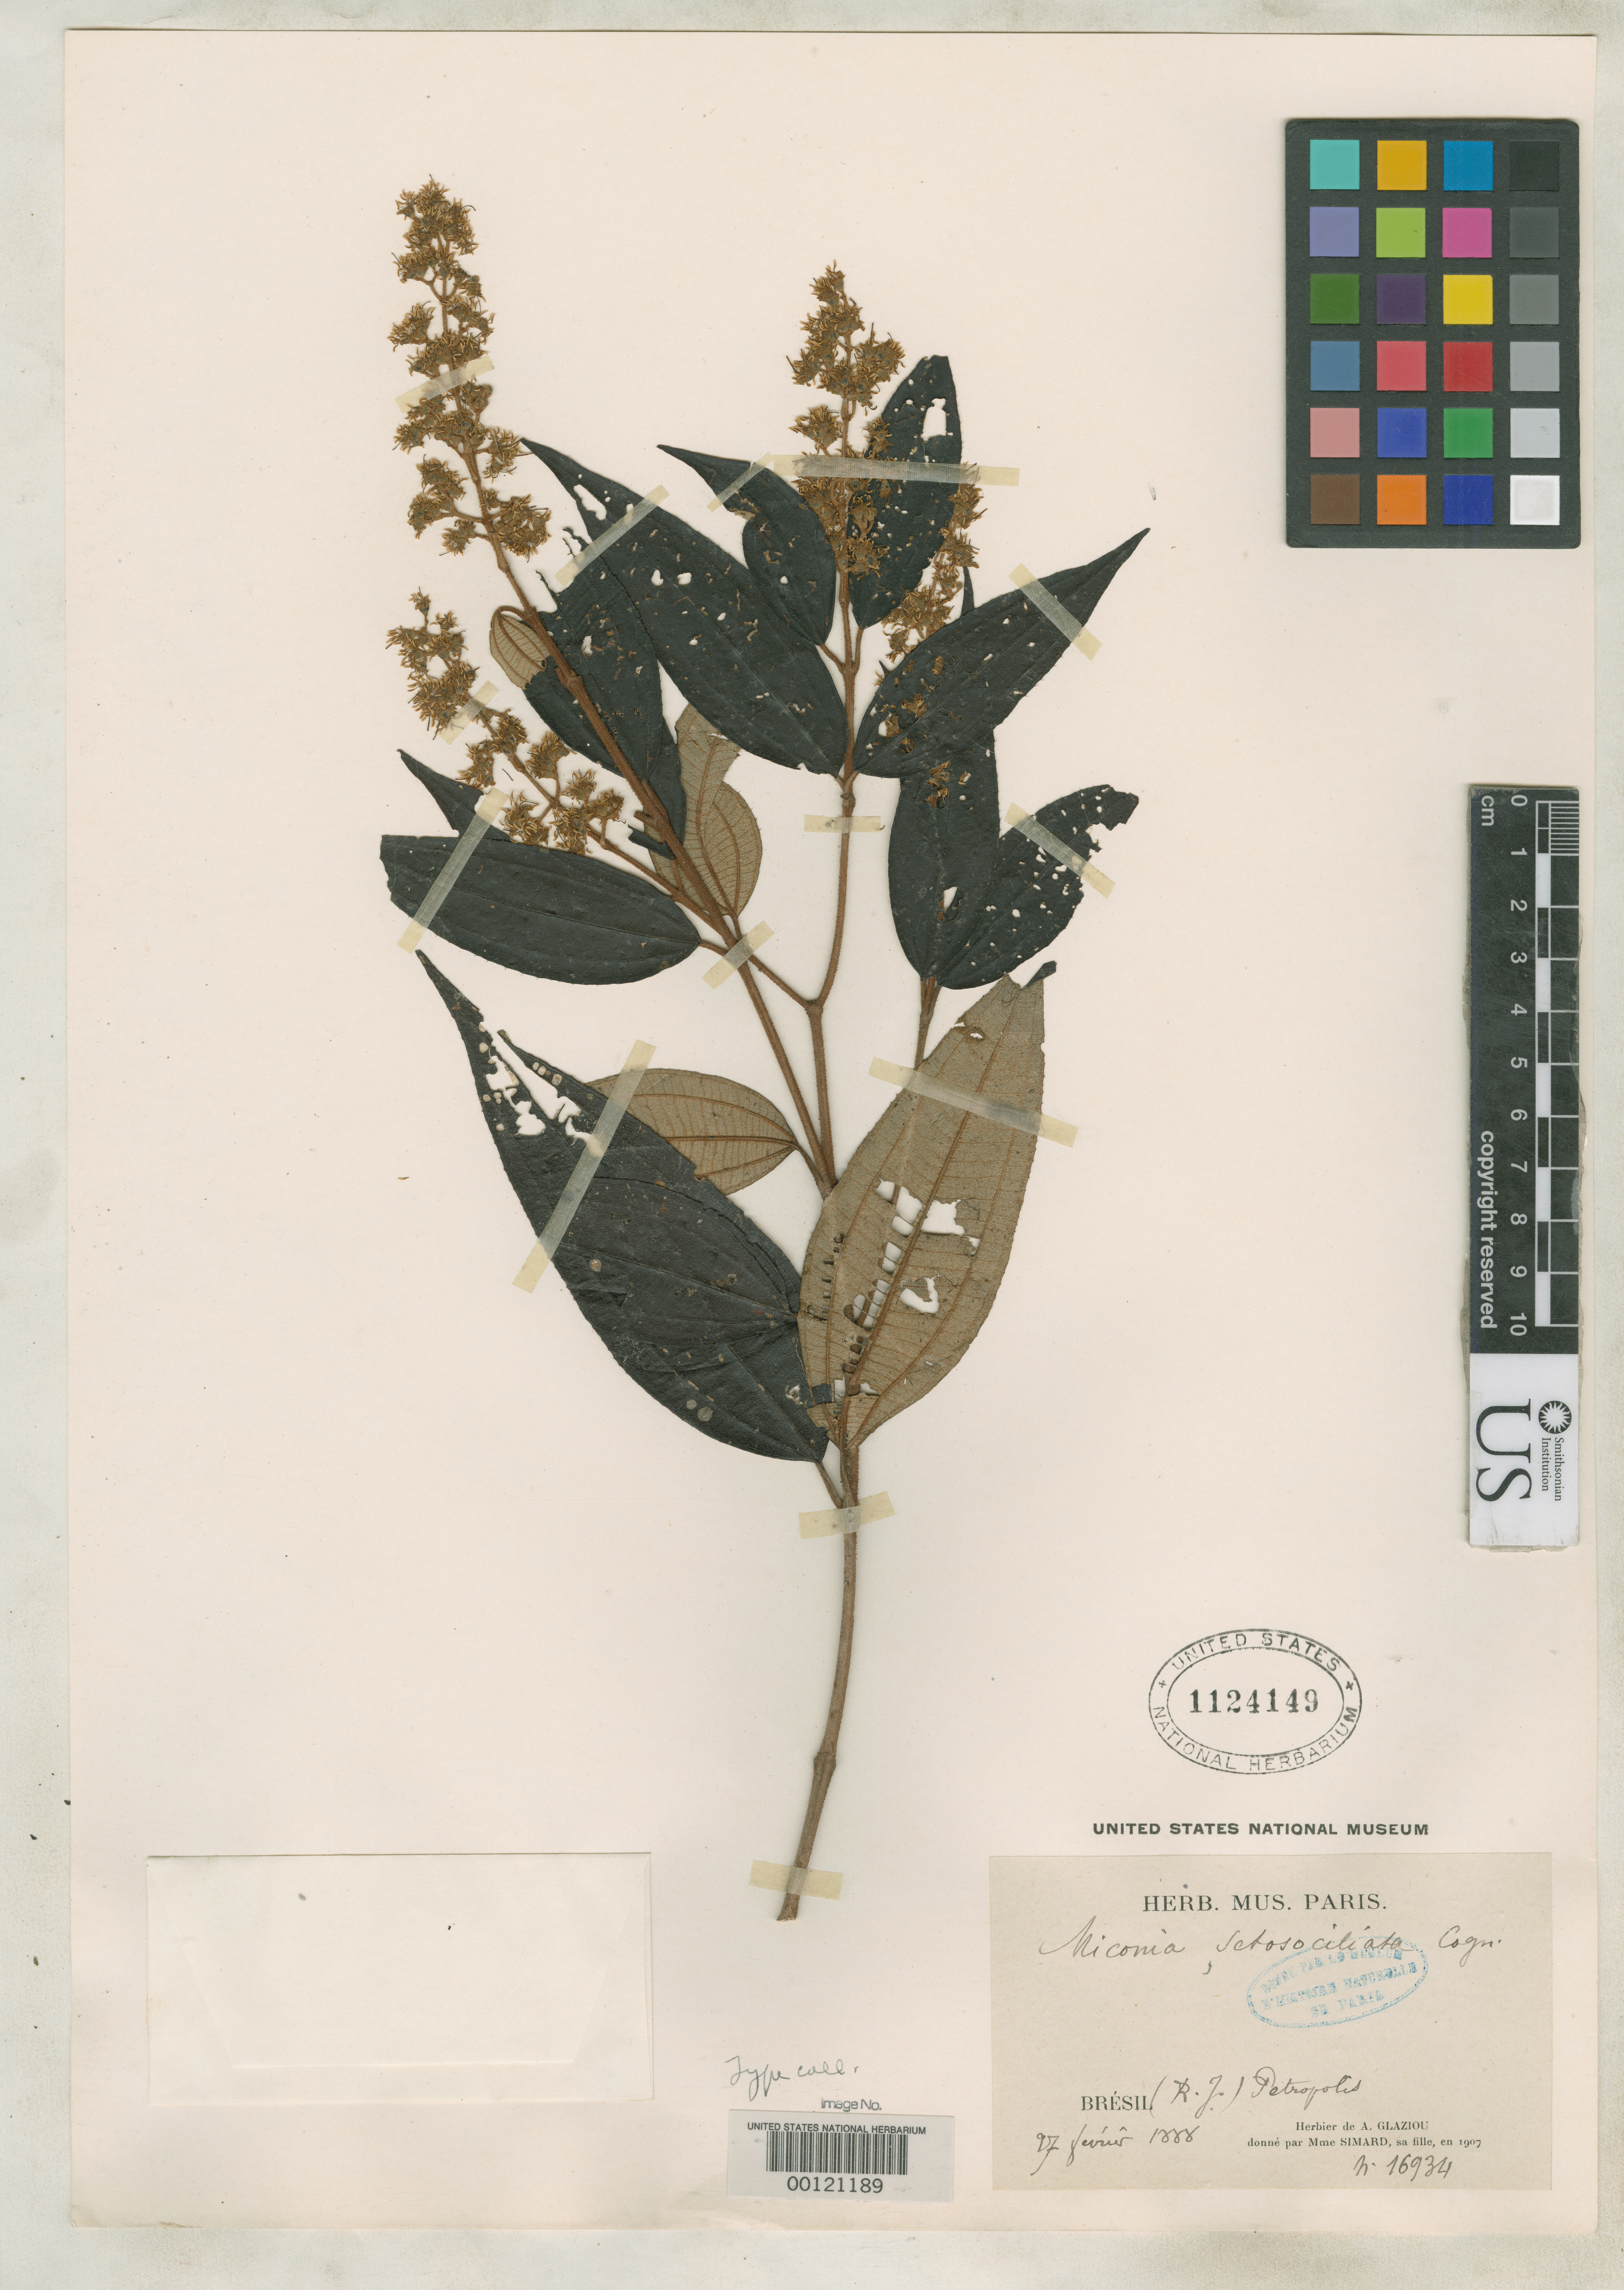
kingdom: Plantae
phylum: Tracheophyta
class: Magnoliopsida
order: Myrtales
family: Melastomataceae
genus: Miconia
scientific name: Miconia setosociliata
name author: Cogn.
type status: Isotype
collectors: A. F. M. Glaziou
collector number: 16934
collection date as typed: Feb 1888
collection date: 1888-02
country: Brazil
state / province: Rio de Janeiro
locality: Petropolis.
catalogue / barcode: US 1124149